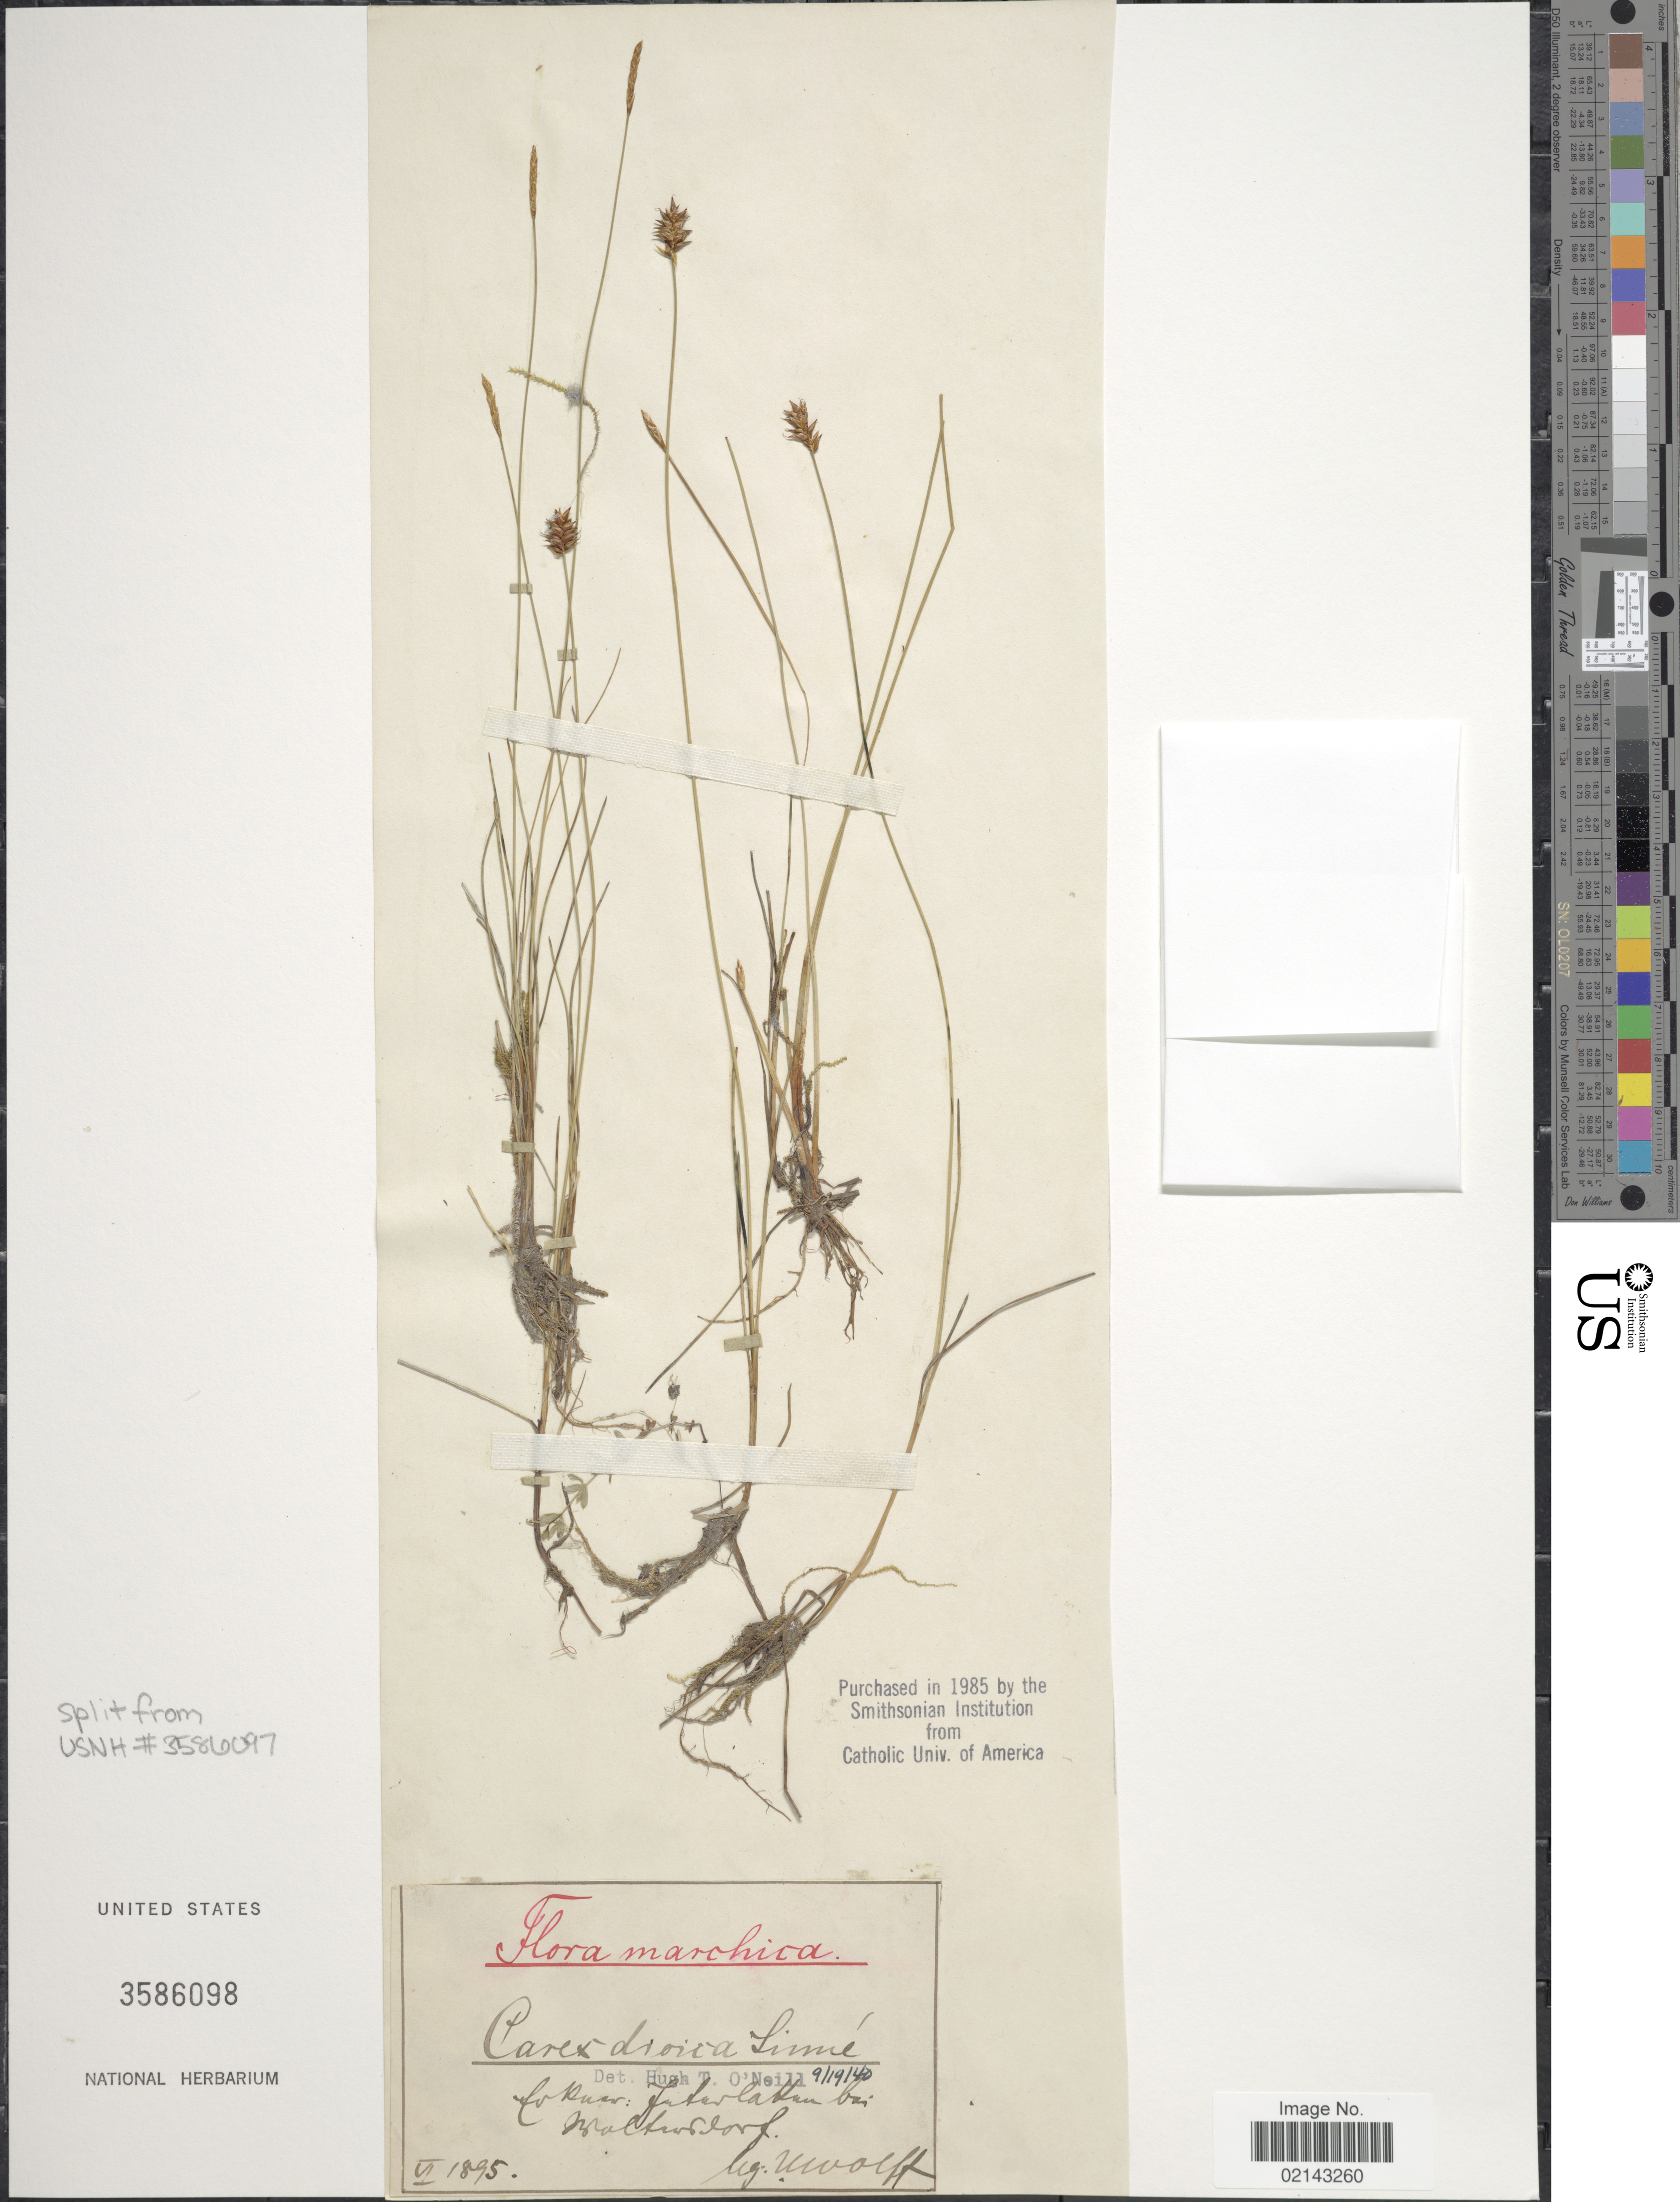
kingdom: Plantae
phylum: Tracheophyta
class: Liliopsida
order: Poales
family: Cyperaceae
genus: Carex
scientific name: Carex dioica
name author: L.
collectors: K. F. A. H. Wolff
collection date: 1895-06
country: Germany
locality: Marchica, [illegible text]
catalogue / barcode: US 3586098